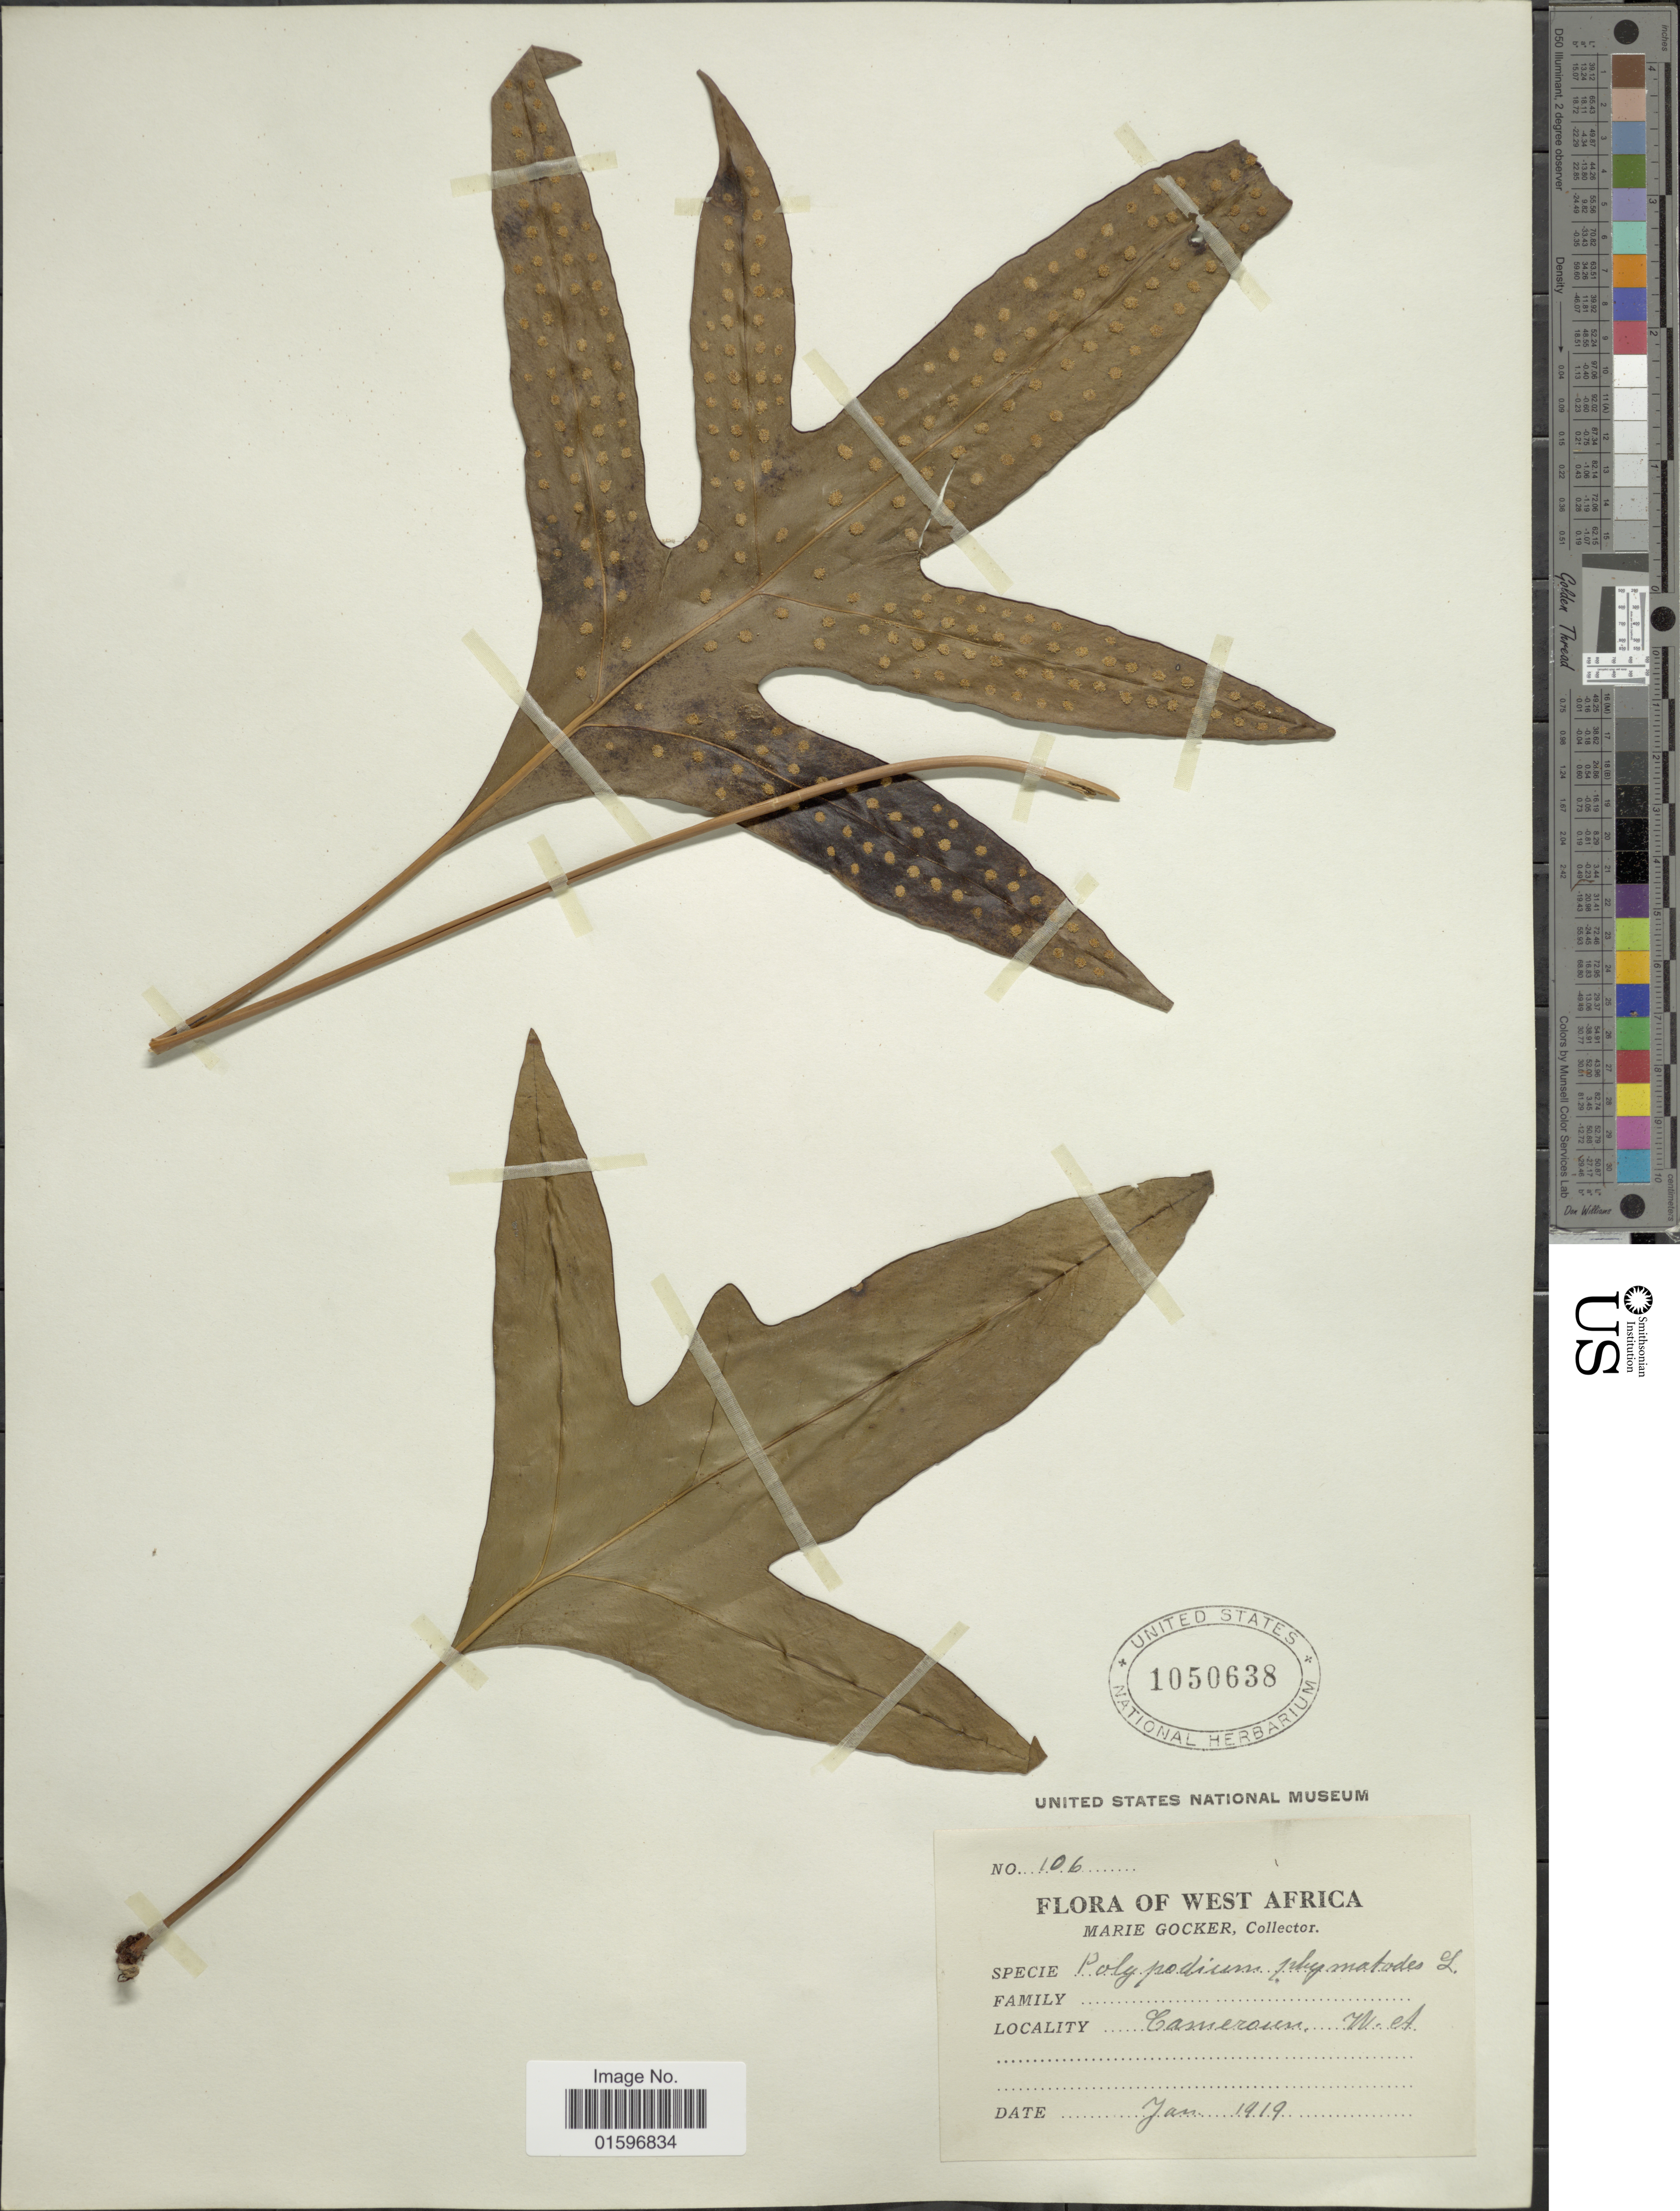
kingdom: Plantae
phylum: Tracheophyta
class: Polypodiopsida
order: Polypodiales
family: Polypodiaceae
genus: Polypodium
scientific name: Polypodium scolopendria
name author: Burm. f.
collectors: M. Gocker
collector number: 106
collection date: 1919-01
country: Cameroon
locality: West Africa, Cameroun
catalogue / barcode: US 1050638